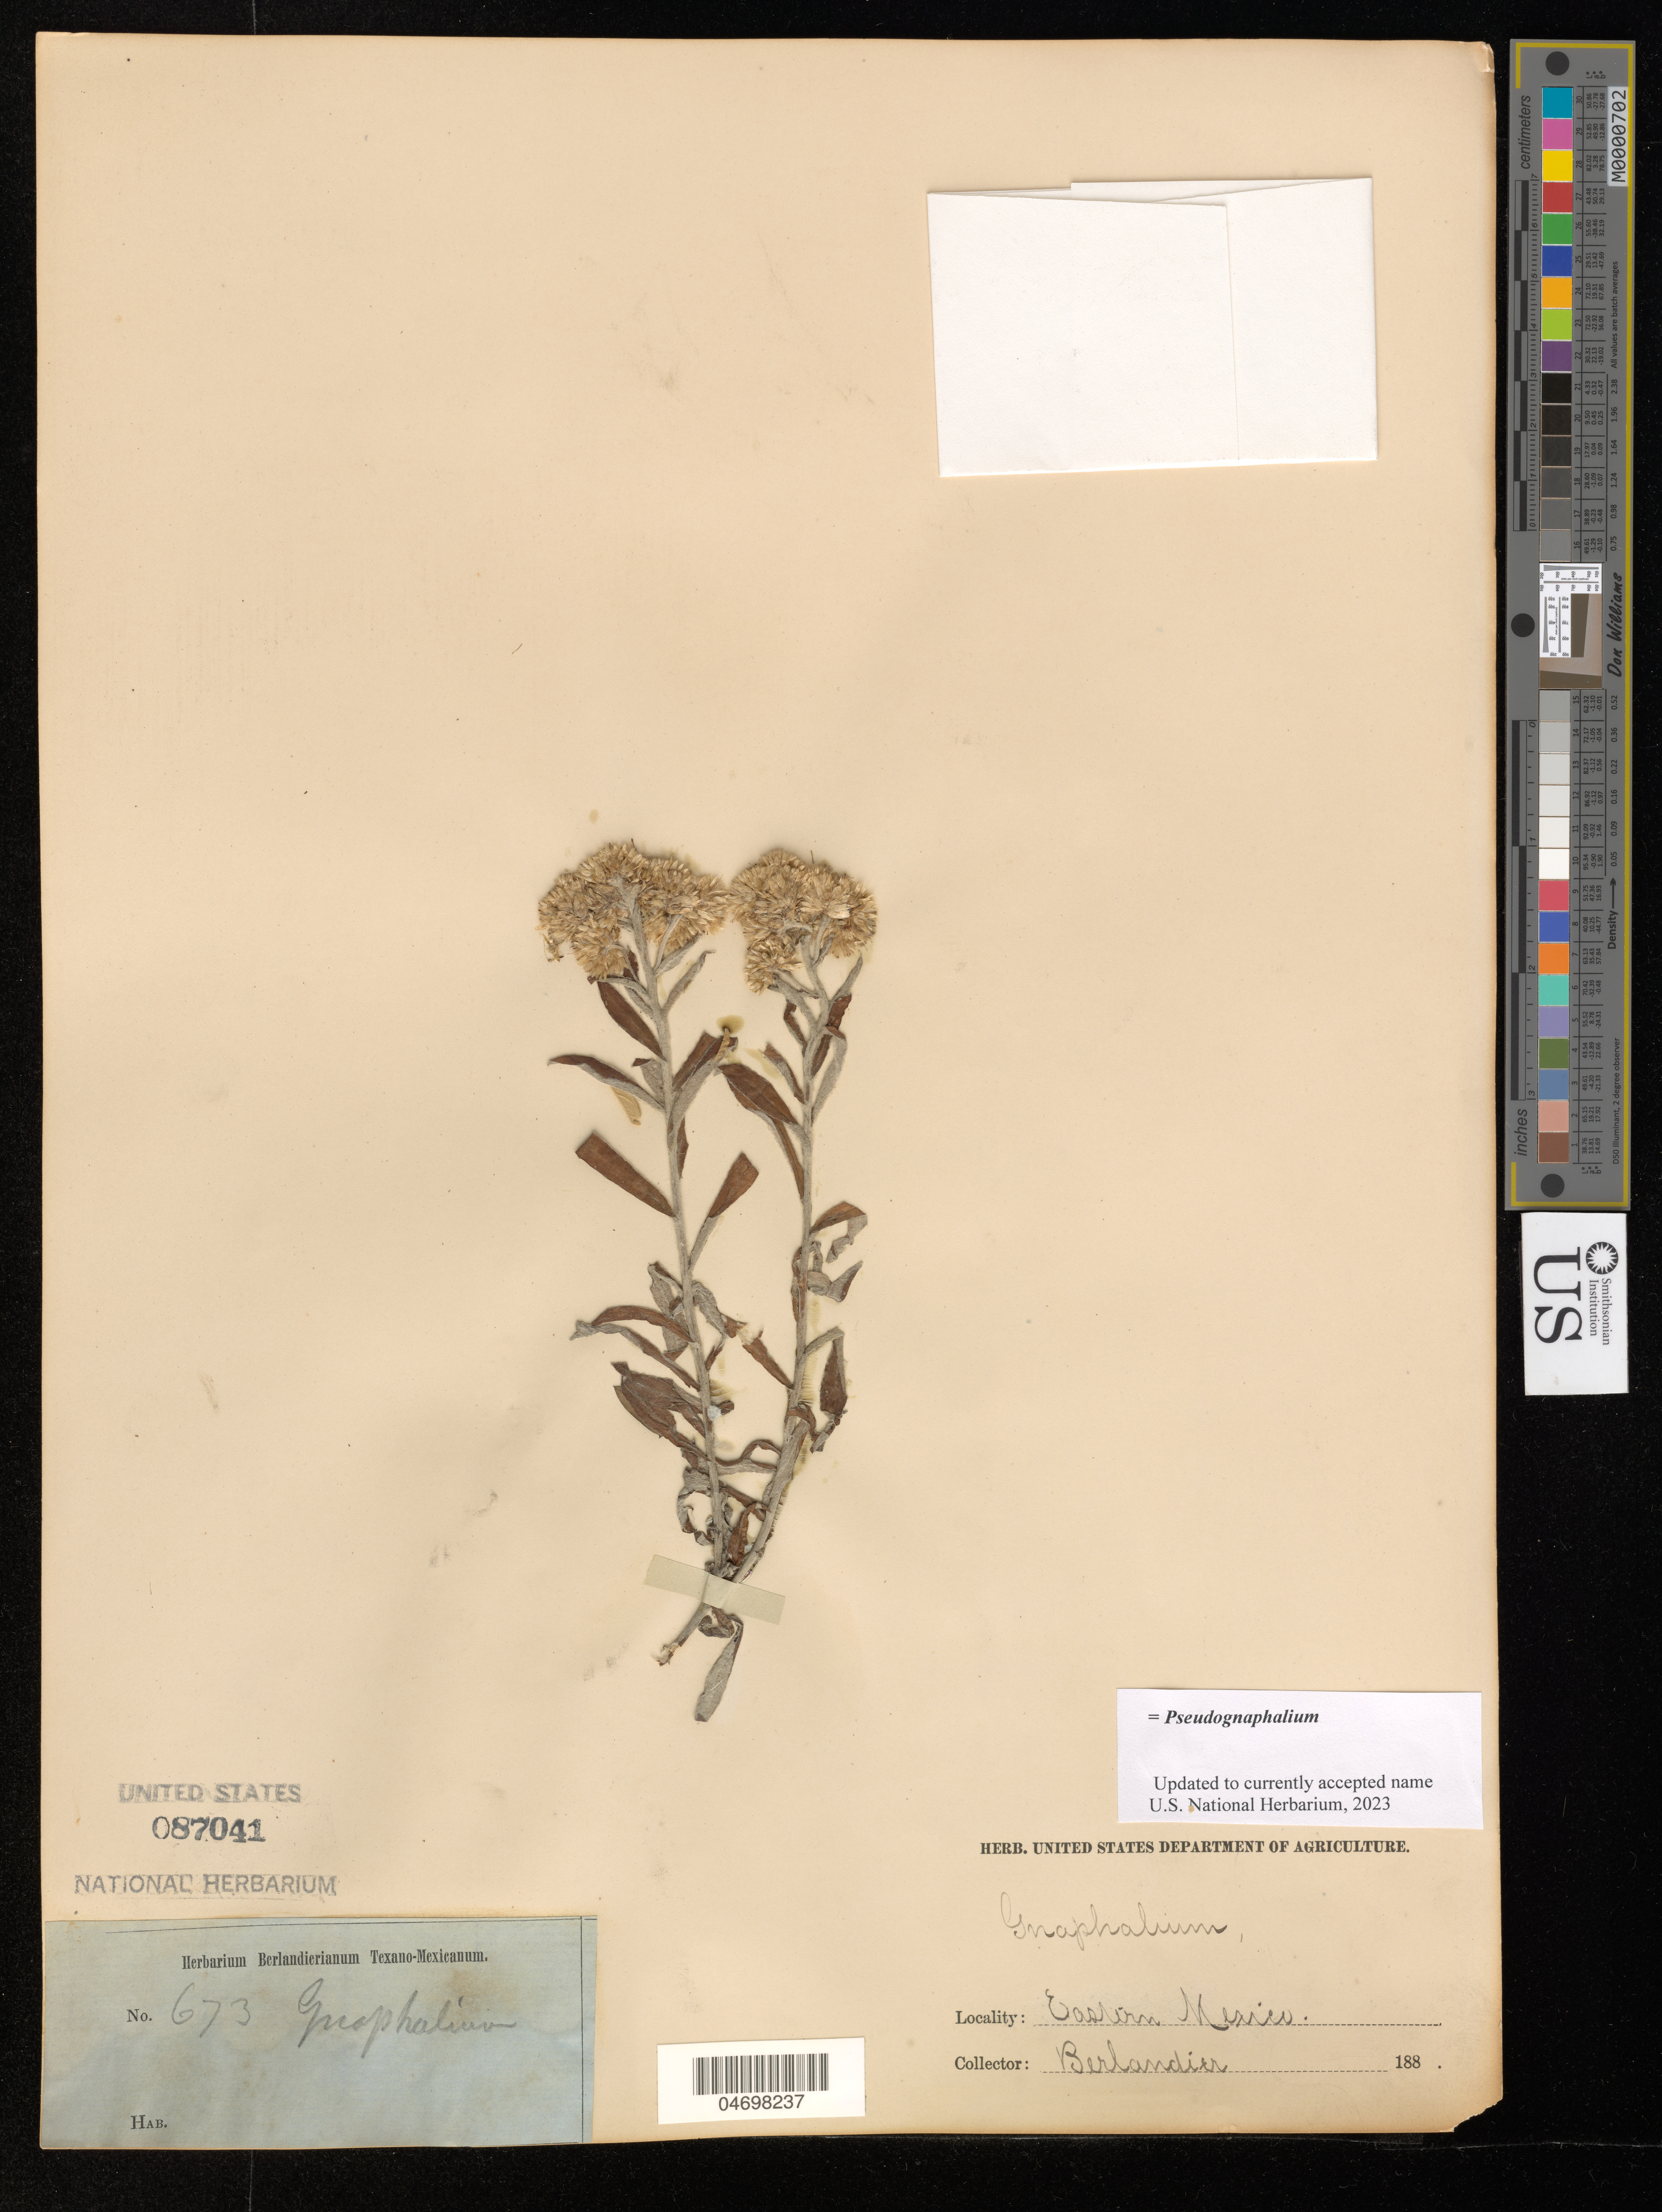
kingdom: Plantae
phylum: Tracheophyta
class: Magnoliopsida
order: Asterales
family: Asteraceae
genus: Pseudognaphalium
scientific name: Pseudognaphalium brachypterum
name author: (DC.) Anderb.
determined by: Nesom, Guy L.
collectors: -. Berlandier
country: Mexico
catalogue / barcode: US 87041